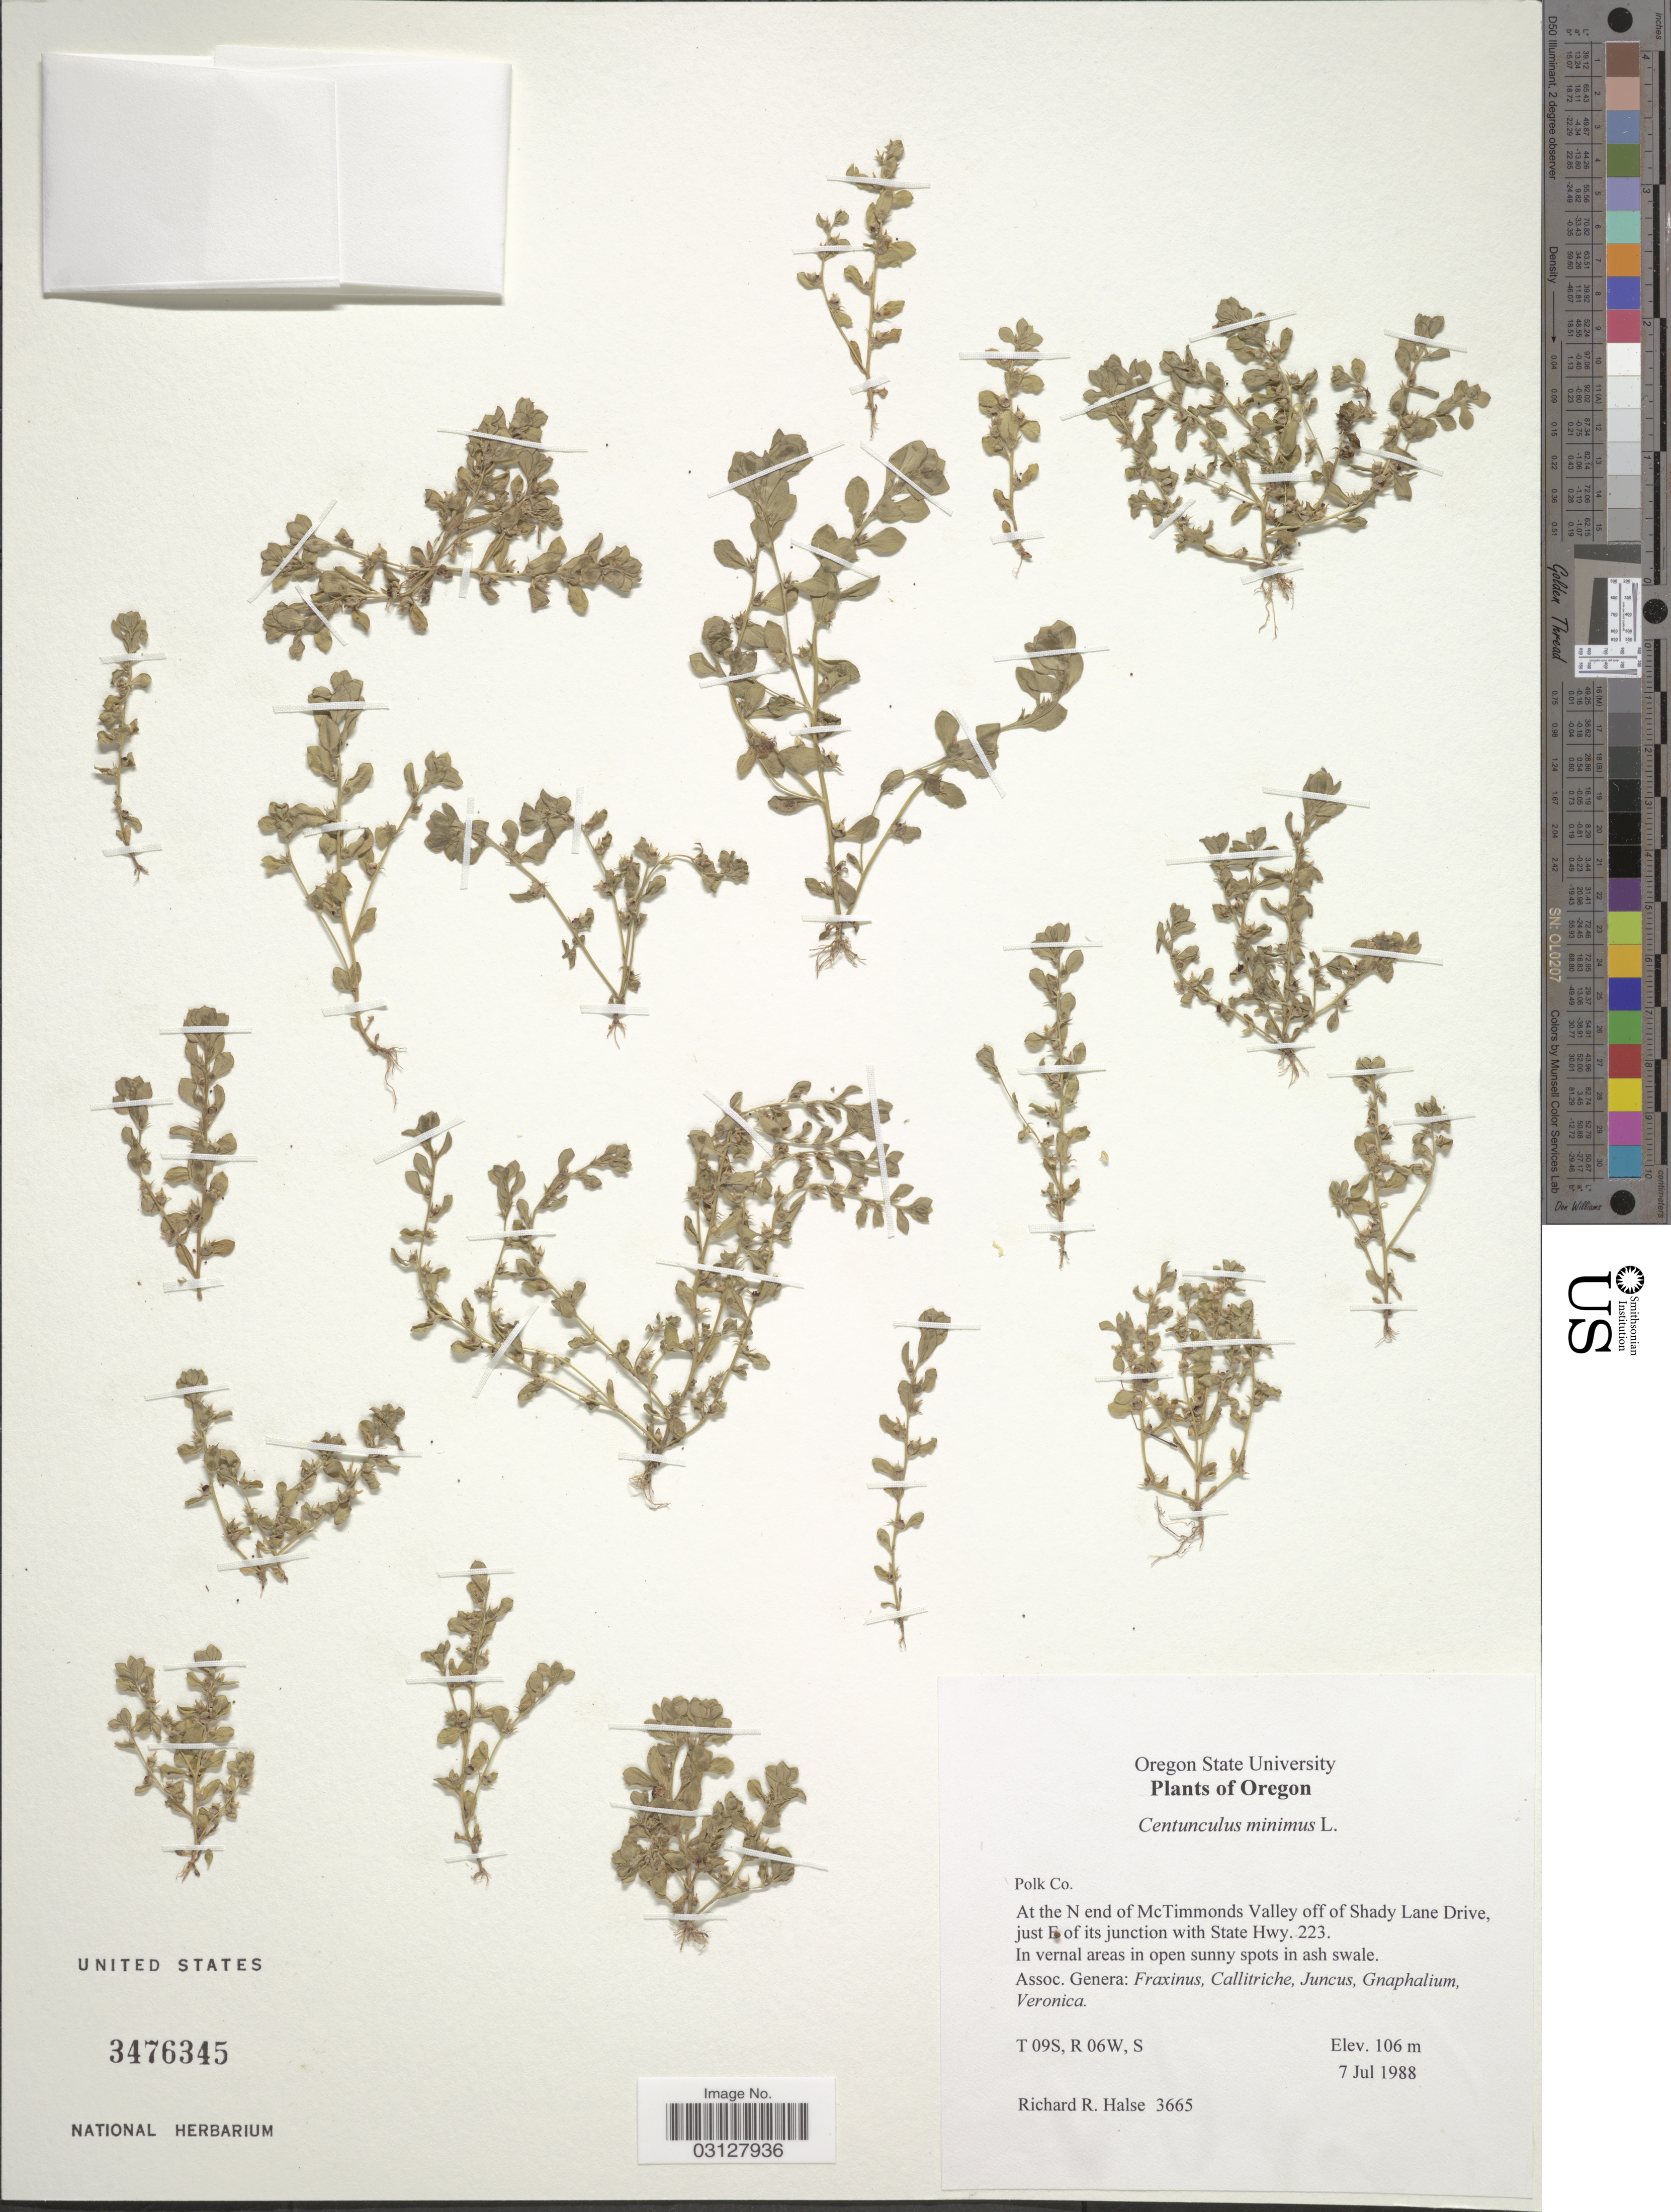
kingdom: Plantae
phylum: Tracheophyta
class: Magnoliopsida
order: Ericales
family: Primulaceae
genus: Centunculus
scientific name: Centunculus minimus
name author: L.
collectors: R. Halse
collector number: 3665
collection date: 1988-07-07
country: United States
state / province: Oregon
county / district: Polk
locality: Polk Co. At the N end of McTimmonds Valley off of Shady Lane Drive, just E of its junction with State Hwy. 223. T 09S, R 06W, S.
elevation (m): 106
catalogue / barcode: US 3476345